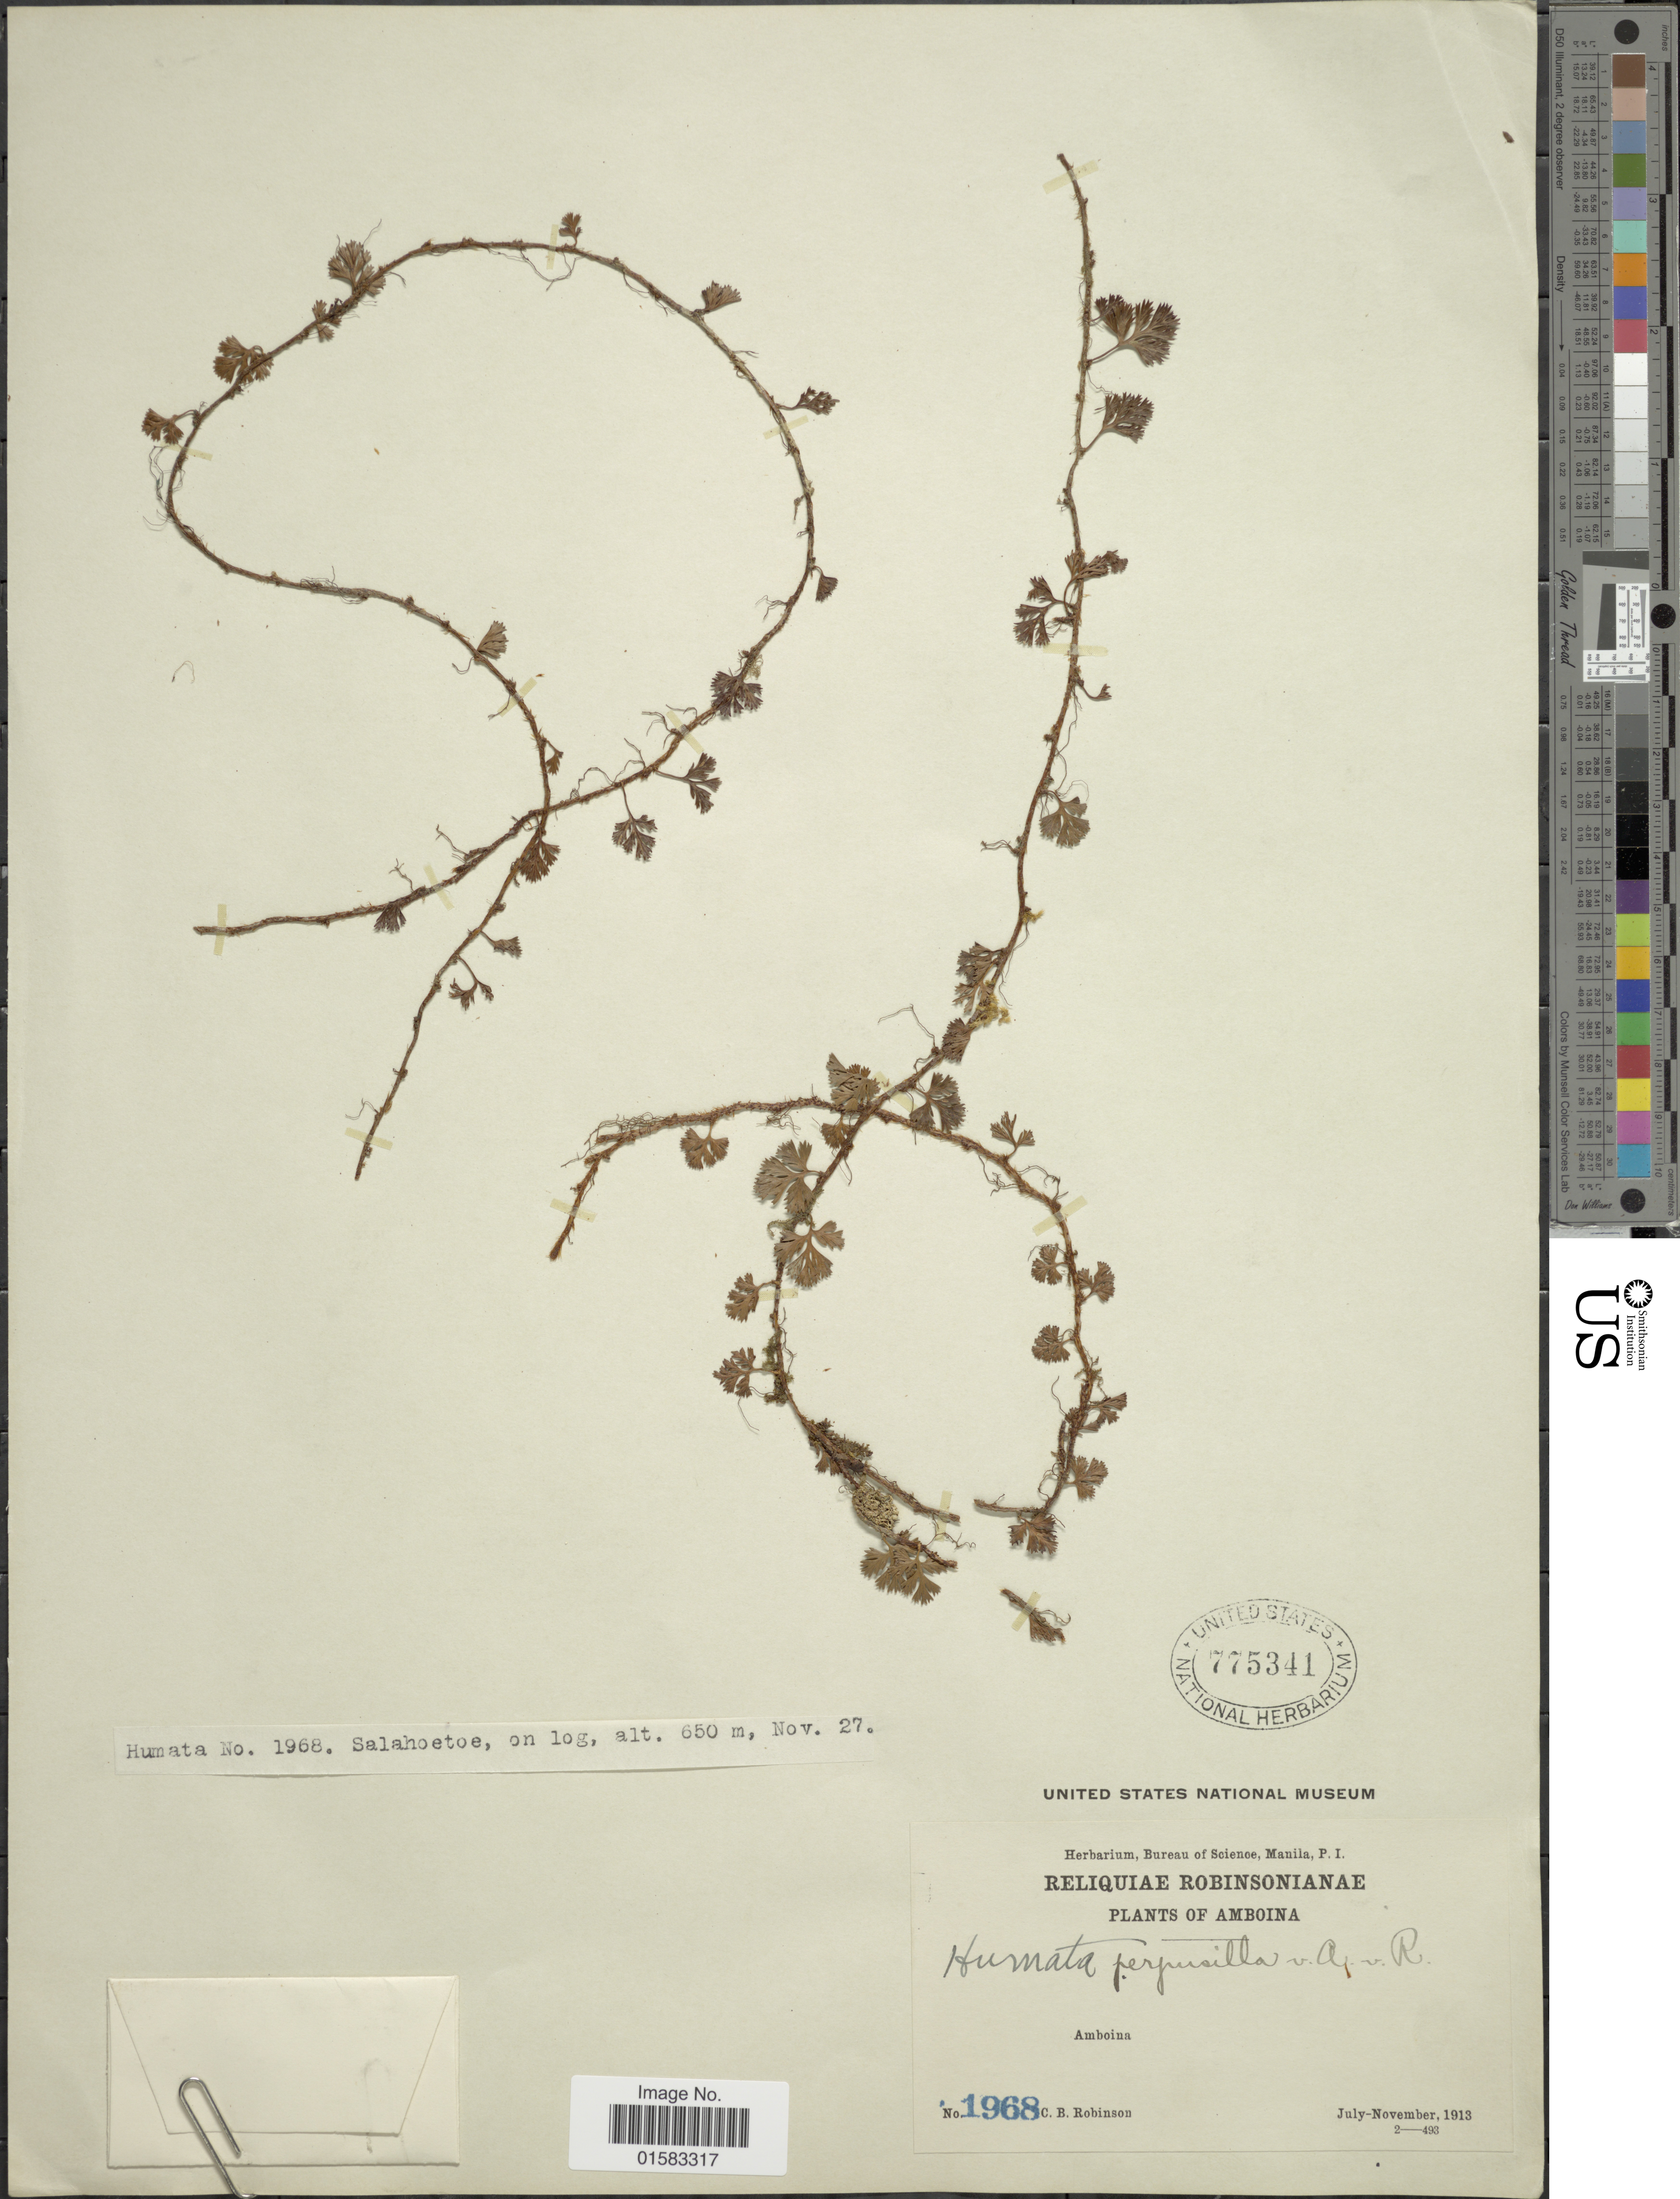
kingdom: Plantae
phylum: Tracheophyta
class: Polypodiopsida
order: Polypodiales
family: Davalliaceae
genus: Davallia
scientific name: Davallia repens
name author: (L. f.) Kuhn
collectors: C. Brobinson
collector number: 1968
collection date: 1913-07/1913-11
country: Indonesia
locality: Amboina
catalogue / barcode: US 775341